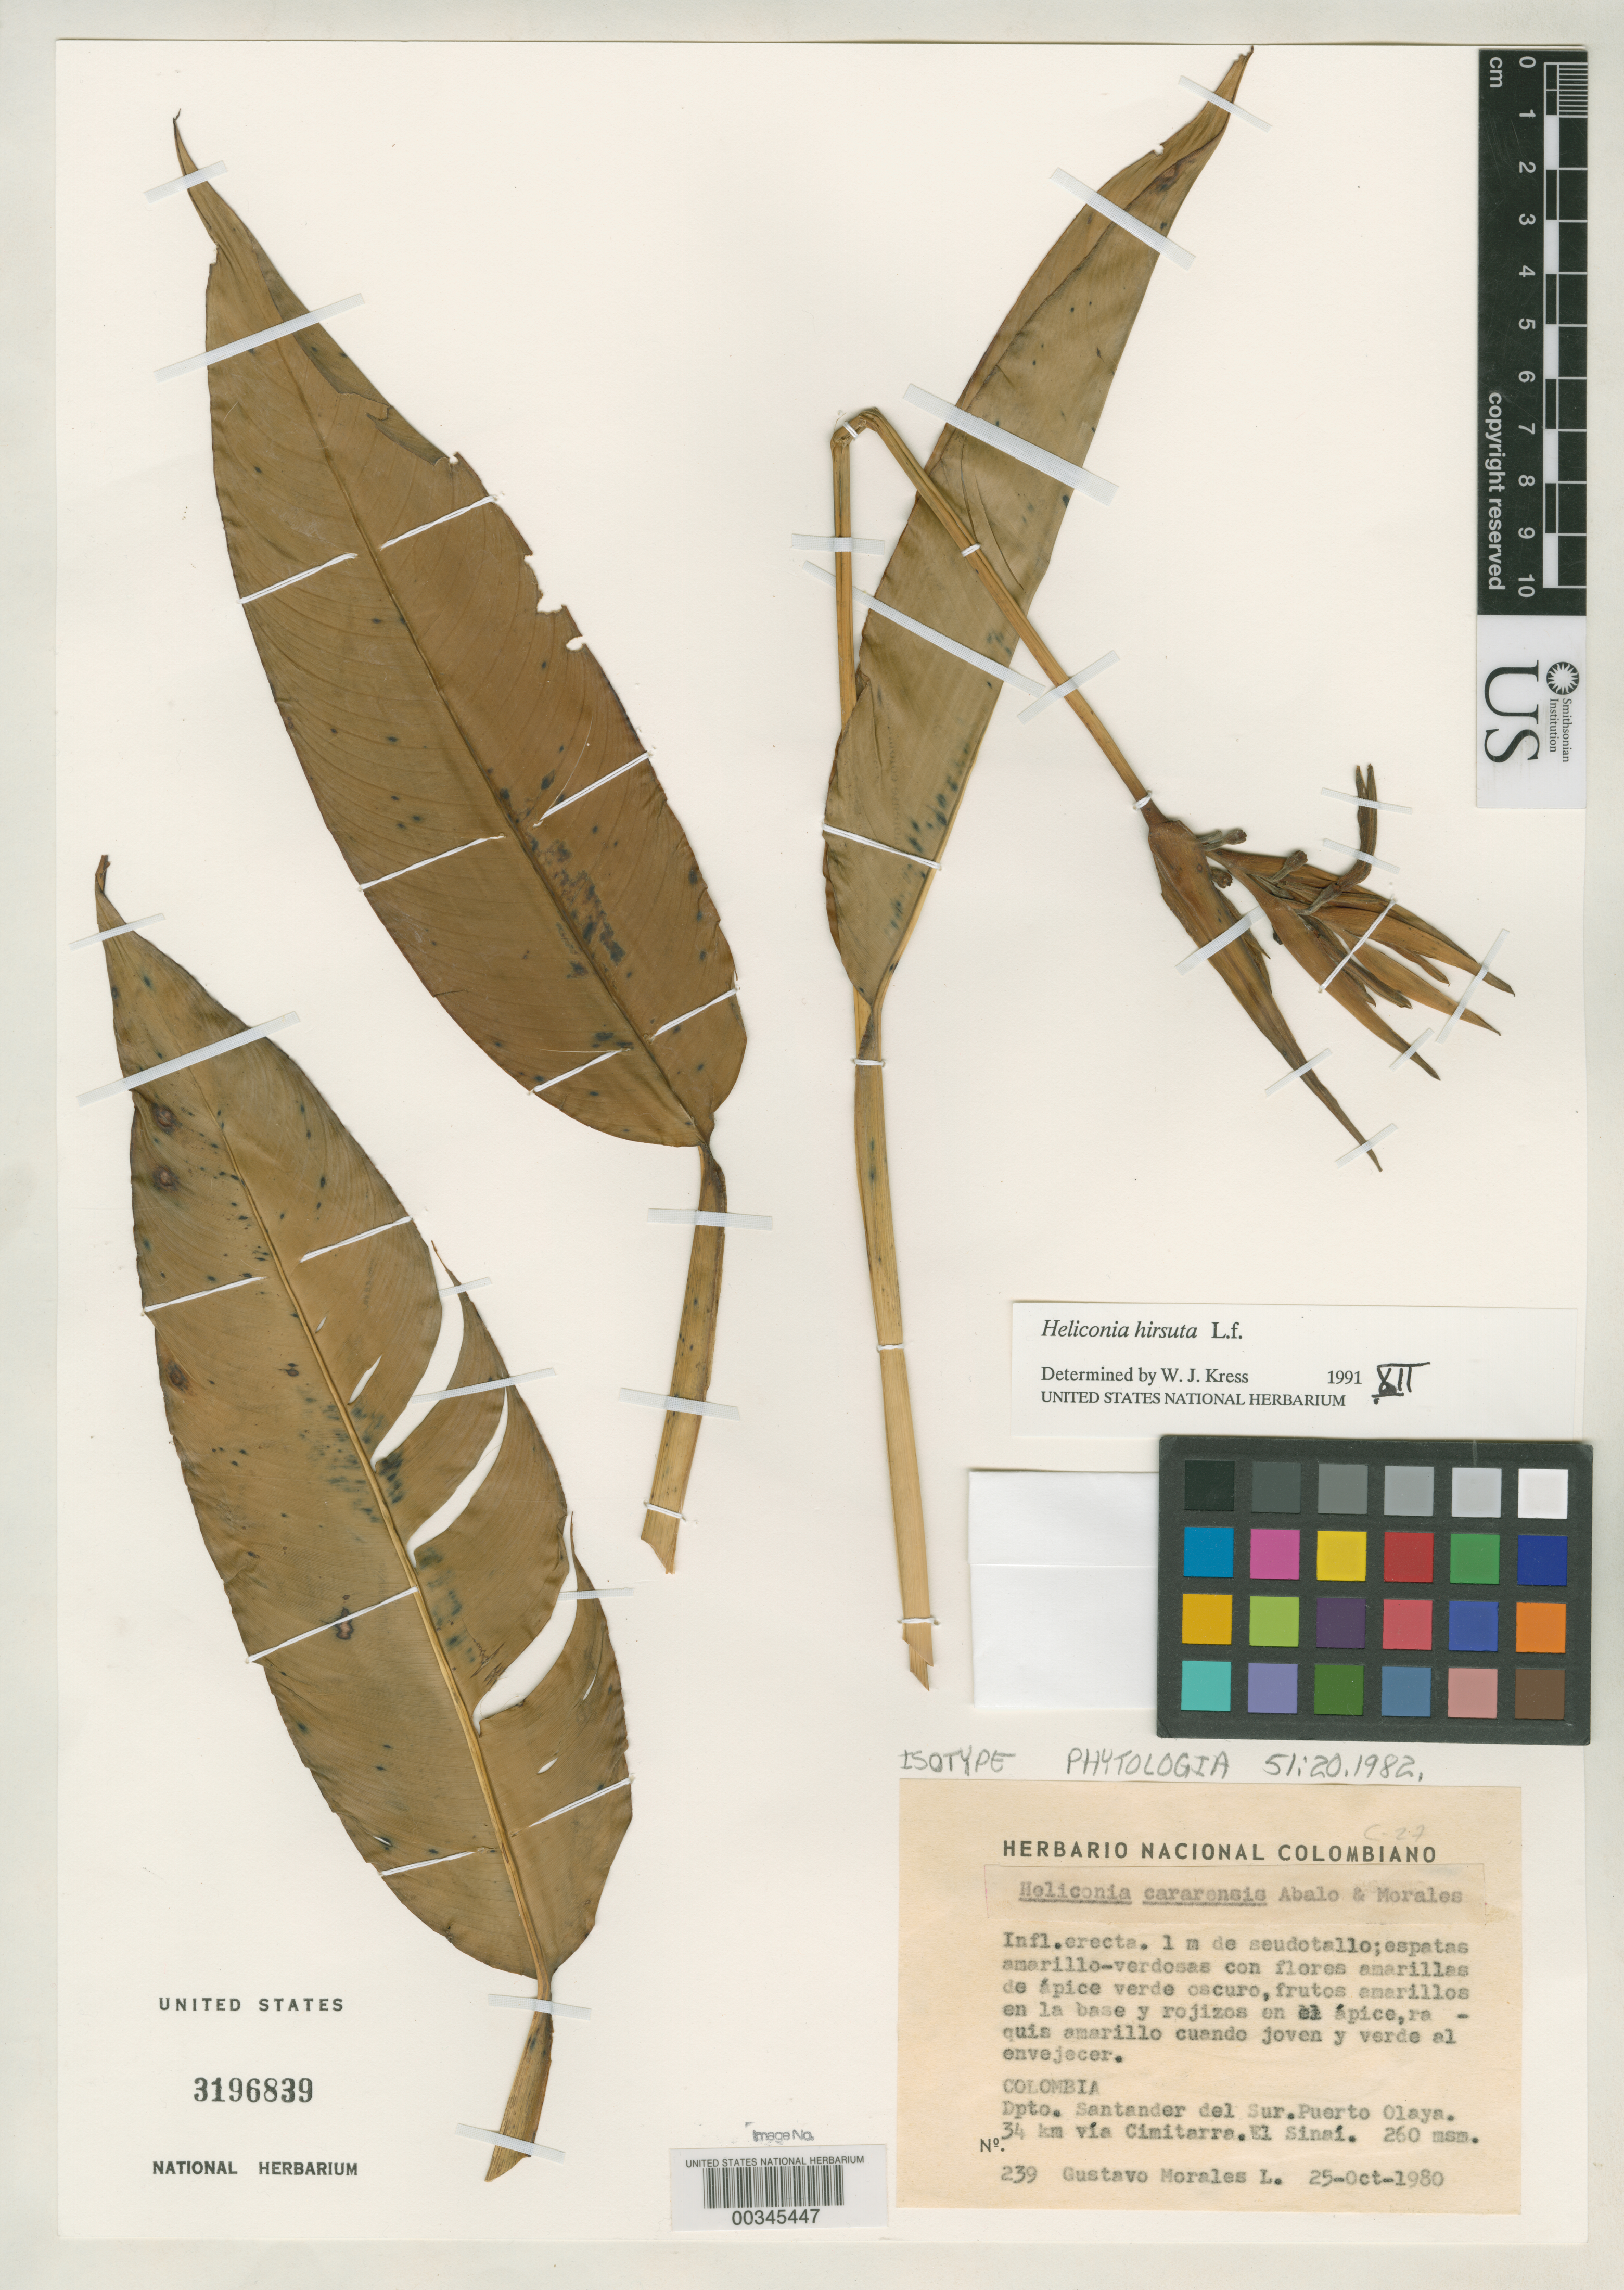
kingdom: Plantae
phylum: Tracheophyta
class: Liliopsida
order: Zingiberales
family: Heliconiaceae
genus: Heliconia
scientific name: Heliconia cararensis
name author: Abalo & G. Morales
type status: Isotype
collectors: G. Morales L. & J. E. Abalo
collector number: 239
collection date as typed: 25 Oct 1980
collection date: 1980-10-25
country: Colombia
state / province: Santander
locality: Puerto Olaya, 34 km via Cimitarra, El Sinai.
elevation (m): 260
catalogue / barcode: US 3196839